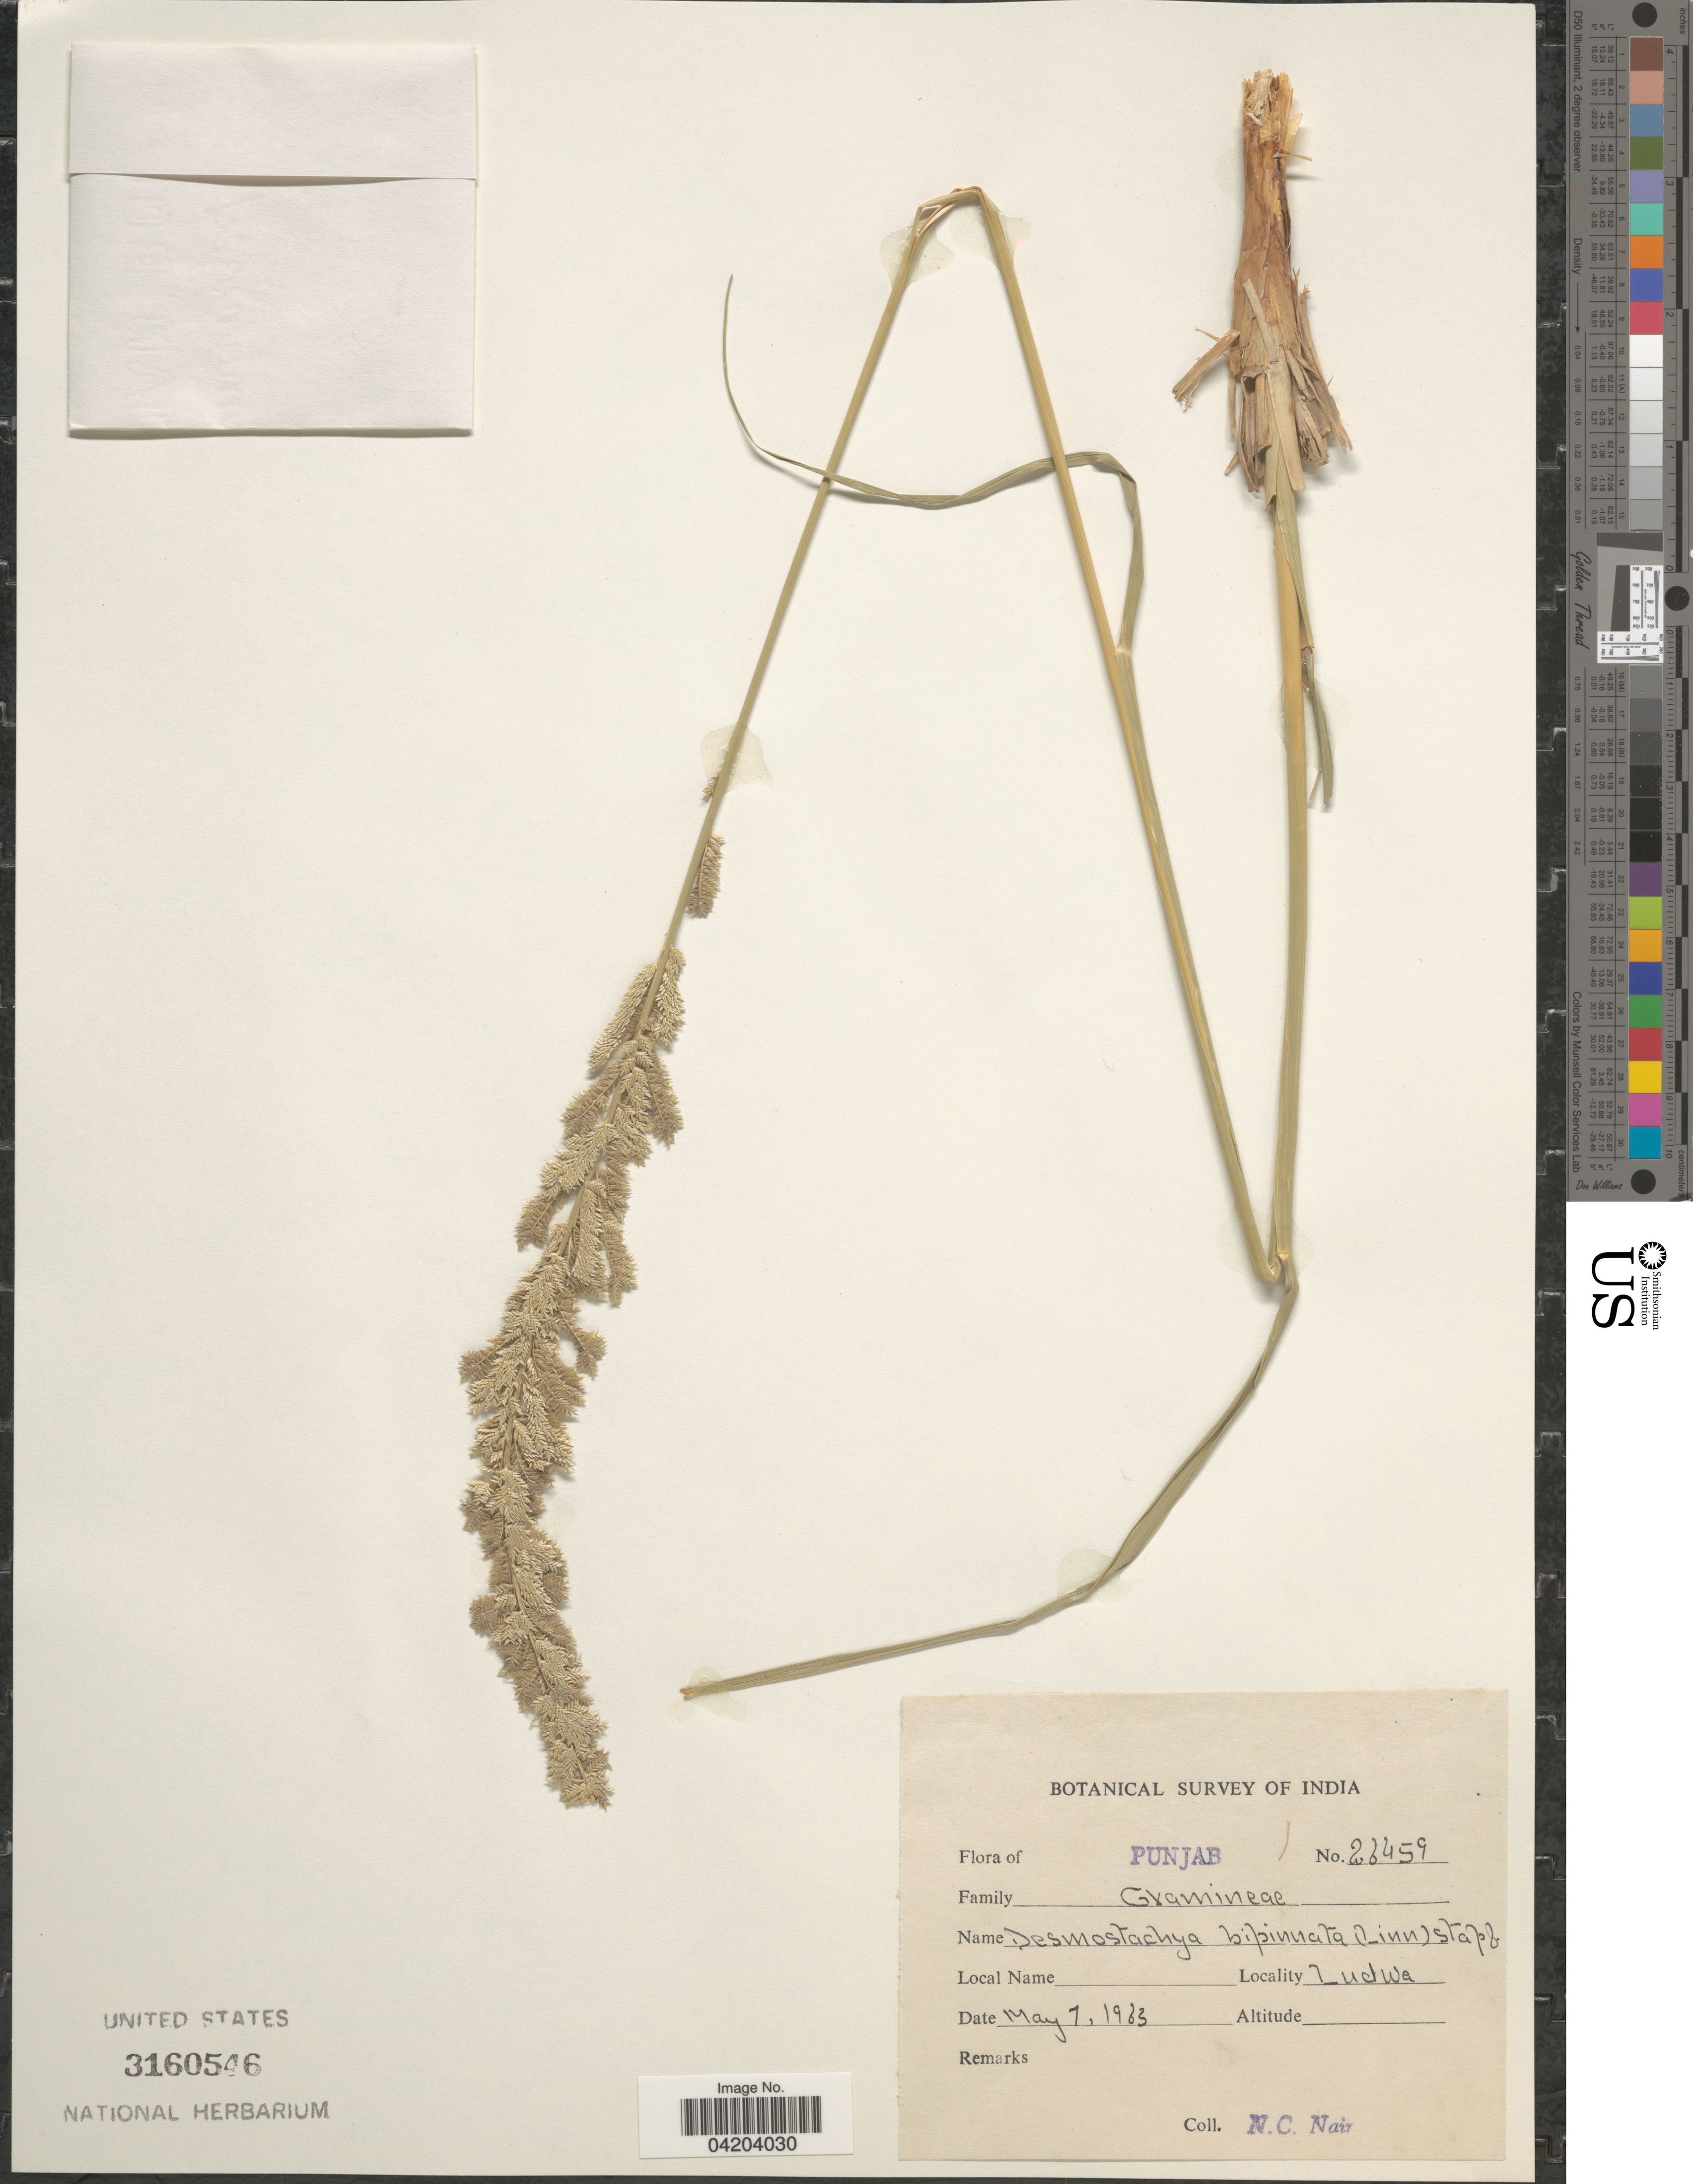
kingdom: Plantae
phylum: Tracheophyta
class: Liliopsida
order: Poales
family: Poaceae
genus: Desmostachya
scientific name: Desmostachya bipinnata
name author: (L.) Stapf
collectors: N. Nair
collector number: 26459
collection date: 1963-05-07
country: India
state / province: Punjab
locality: Botanical Survey of India. Ludwa.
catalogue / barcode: US 3160546